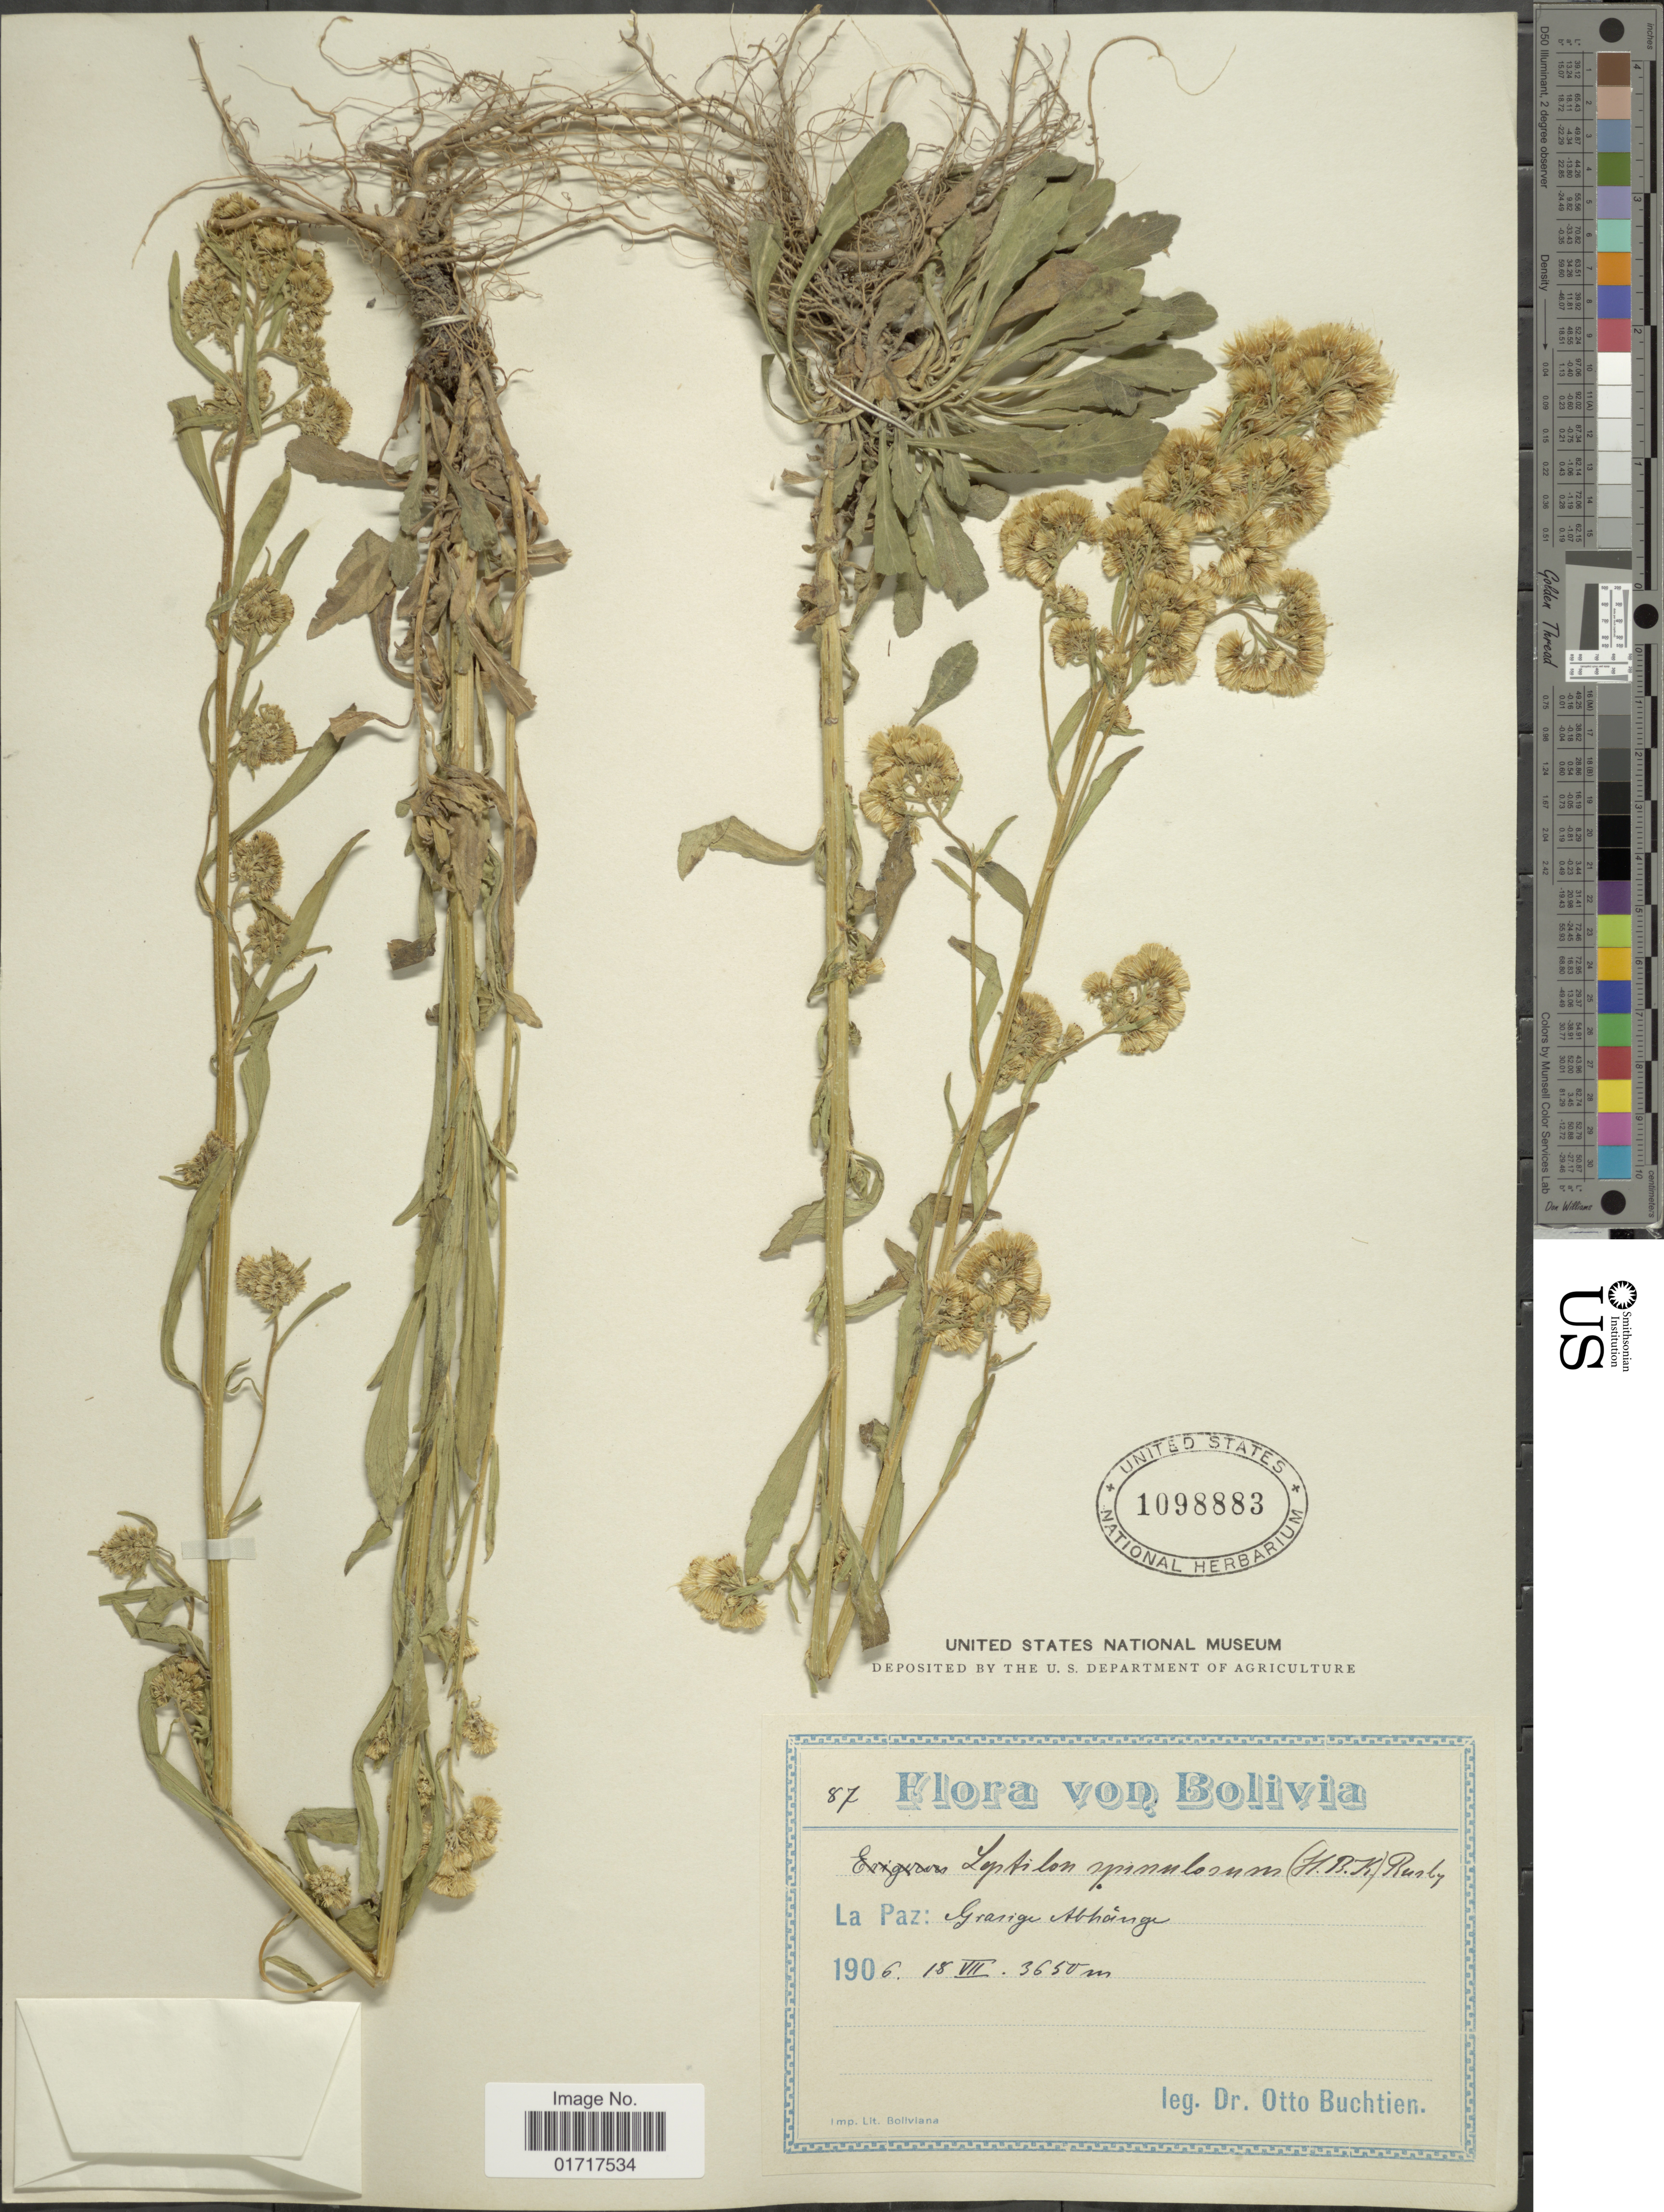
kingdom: Plantae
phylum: Tracheophyta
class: Magnoliopsida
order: Asterales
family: Asteraceae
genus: Conyza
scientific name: Conyza spiculosa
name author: (Hook. & Arn.) Zardini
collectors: O. Buchtien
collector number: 87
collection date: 1906-03-18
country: Bolivia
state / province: La Paz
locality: La Paz.: Grasige Abhange,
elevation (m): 3650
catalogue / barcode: US 1098883